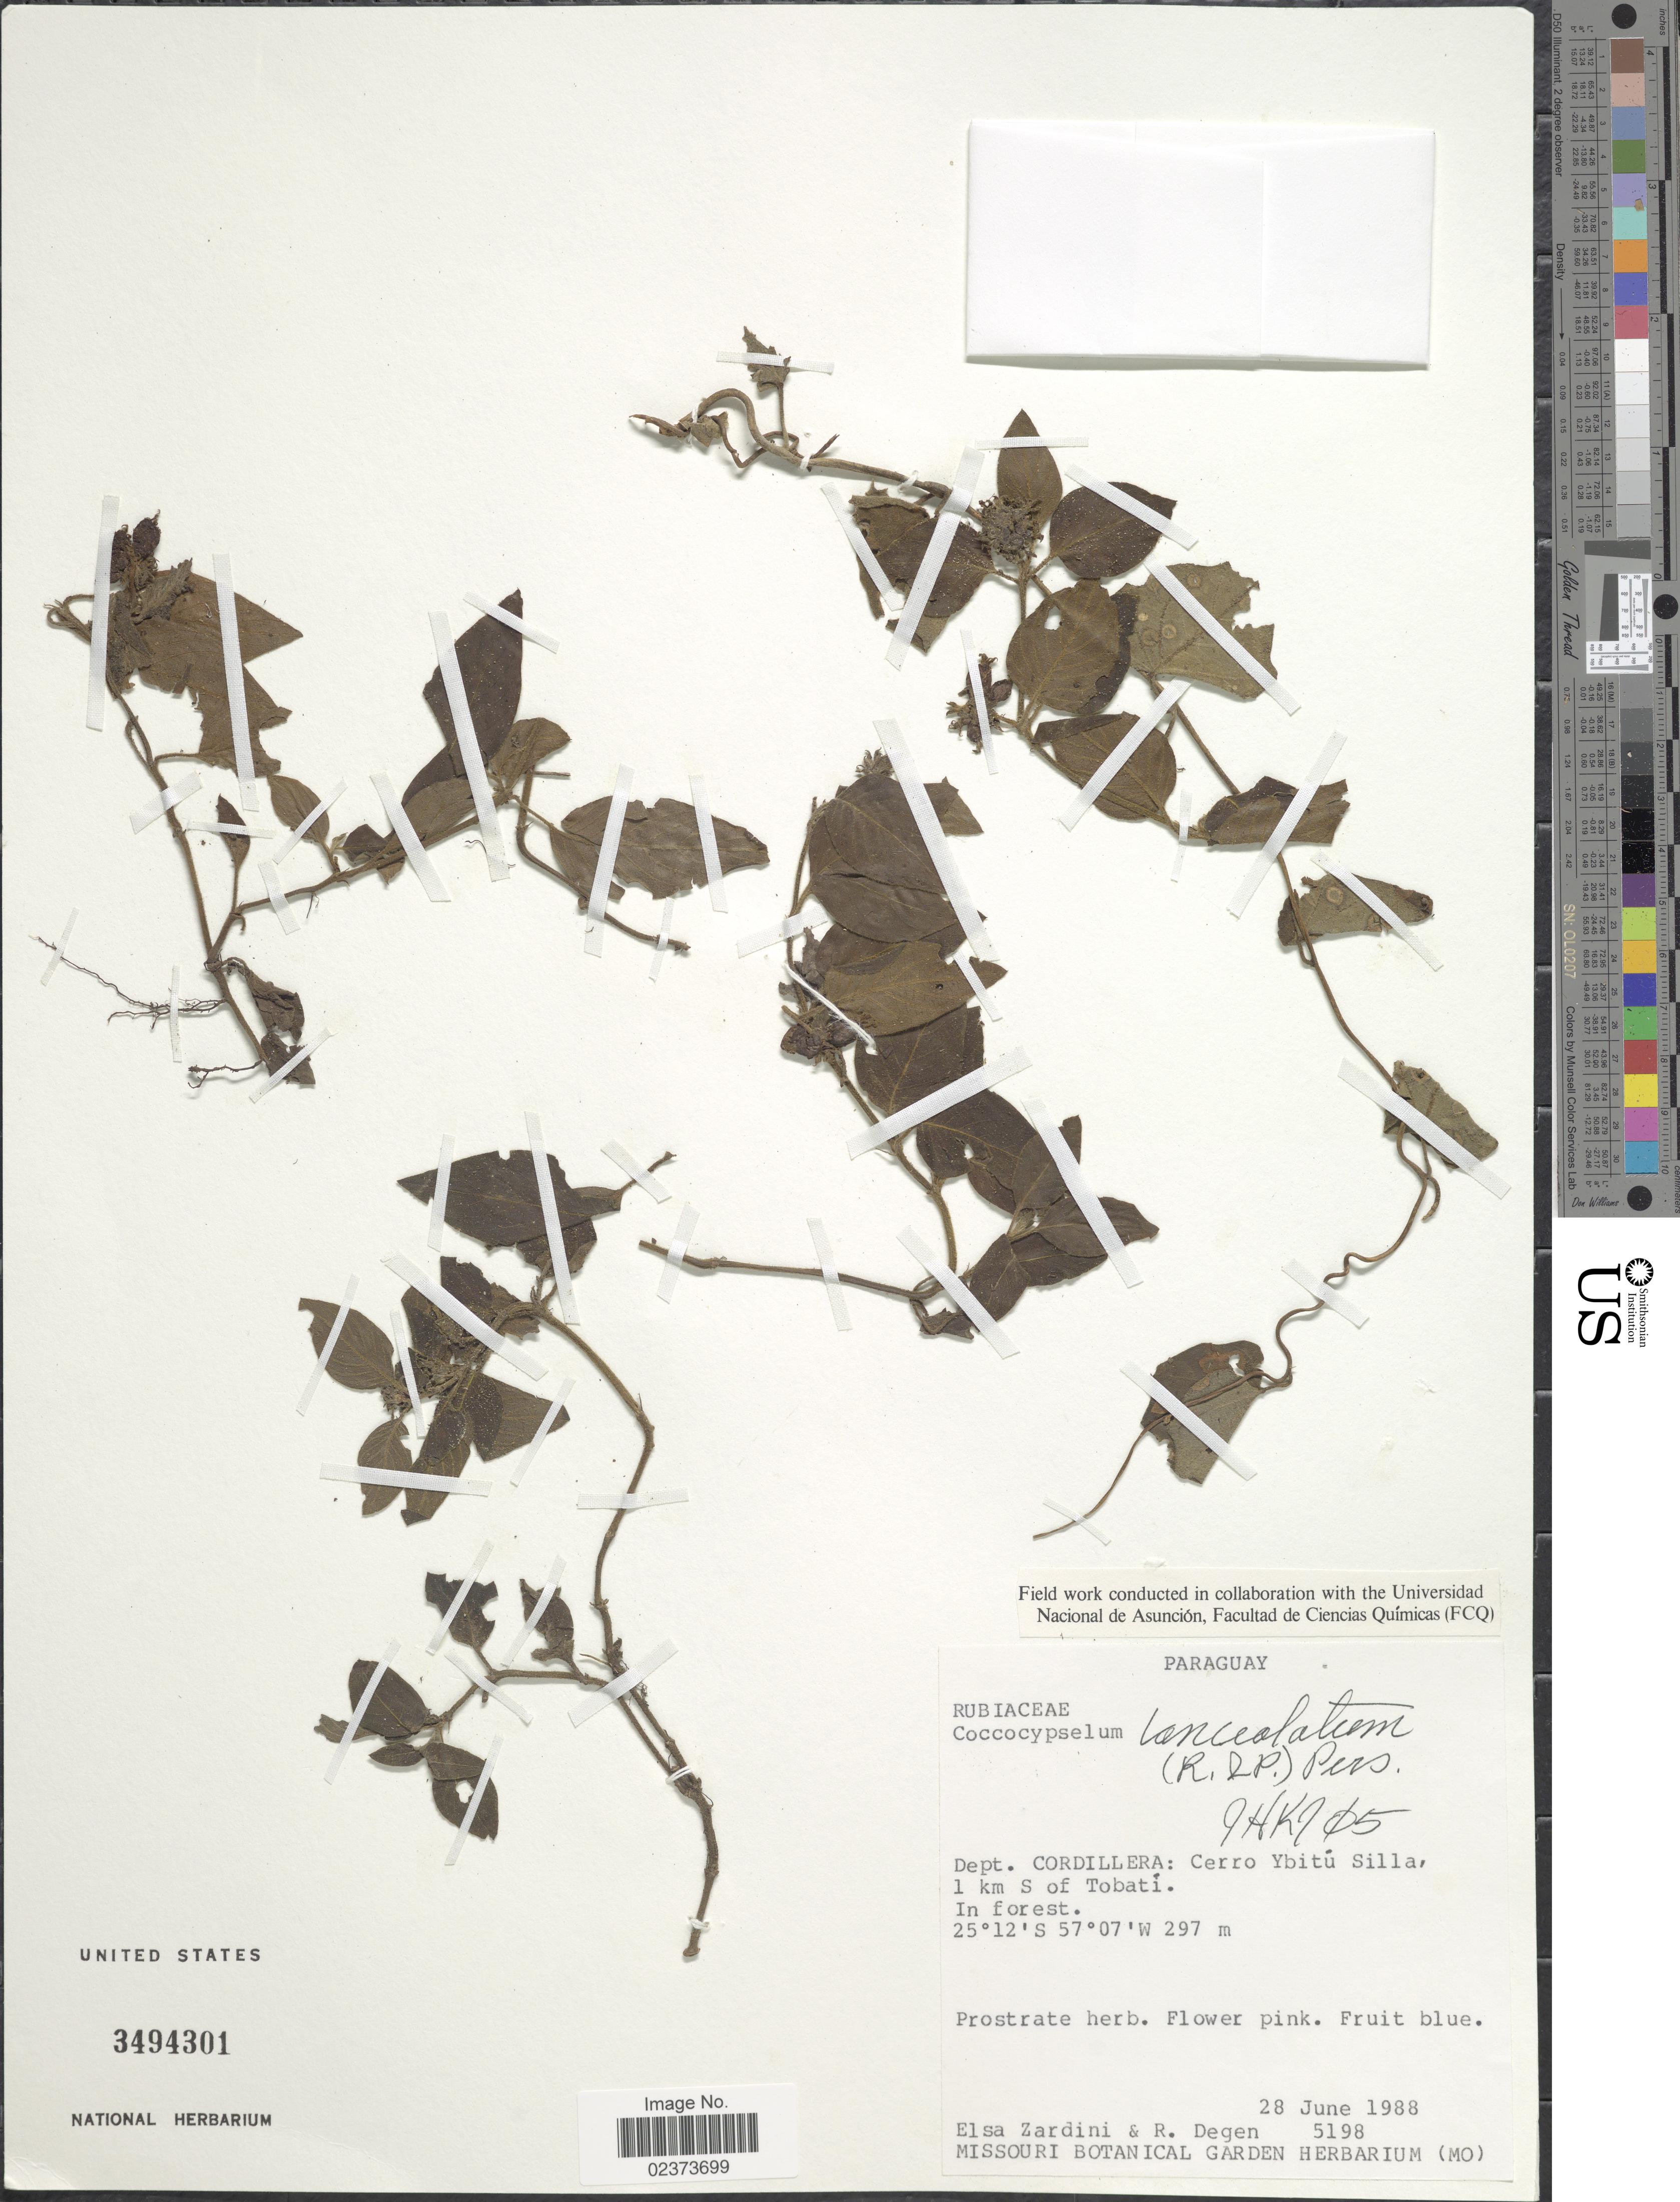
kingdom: Plantae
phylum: Tracheophyta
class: Magnoliopsida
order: Gentianales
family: Rubiaceae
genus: Coccocypselum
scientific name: Coccocypselum lanceolatum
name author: (Ruiz & Pav.) Pers.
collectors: E. M. Zardini & R. Degen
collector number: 5198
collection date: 1988-06-28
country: Paraguay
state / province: Cordillera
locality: Cerro Ybitú Silla, 1 km S of Tobatí, In forest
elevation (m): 297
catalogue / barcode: US 3494301